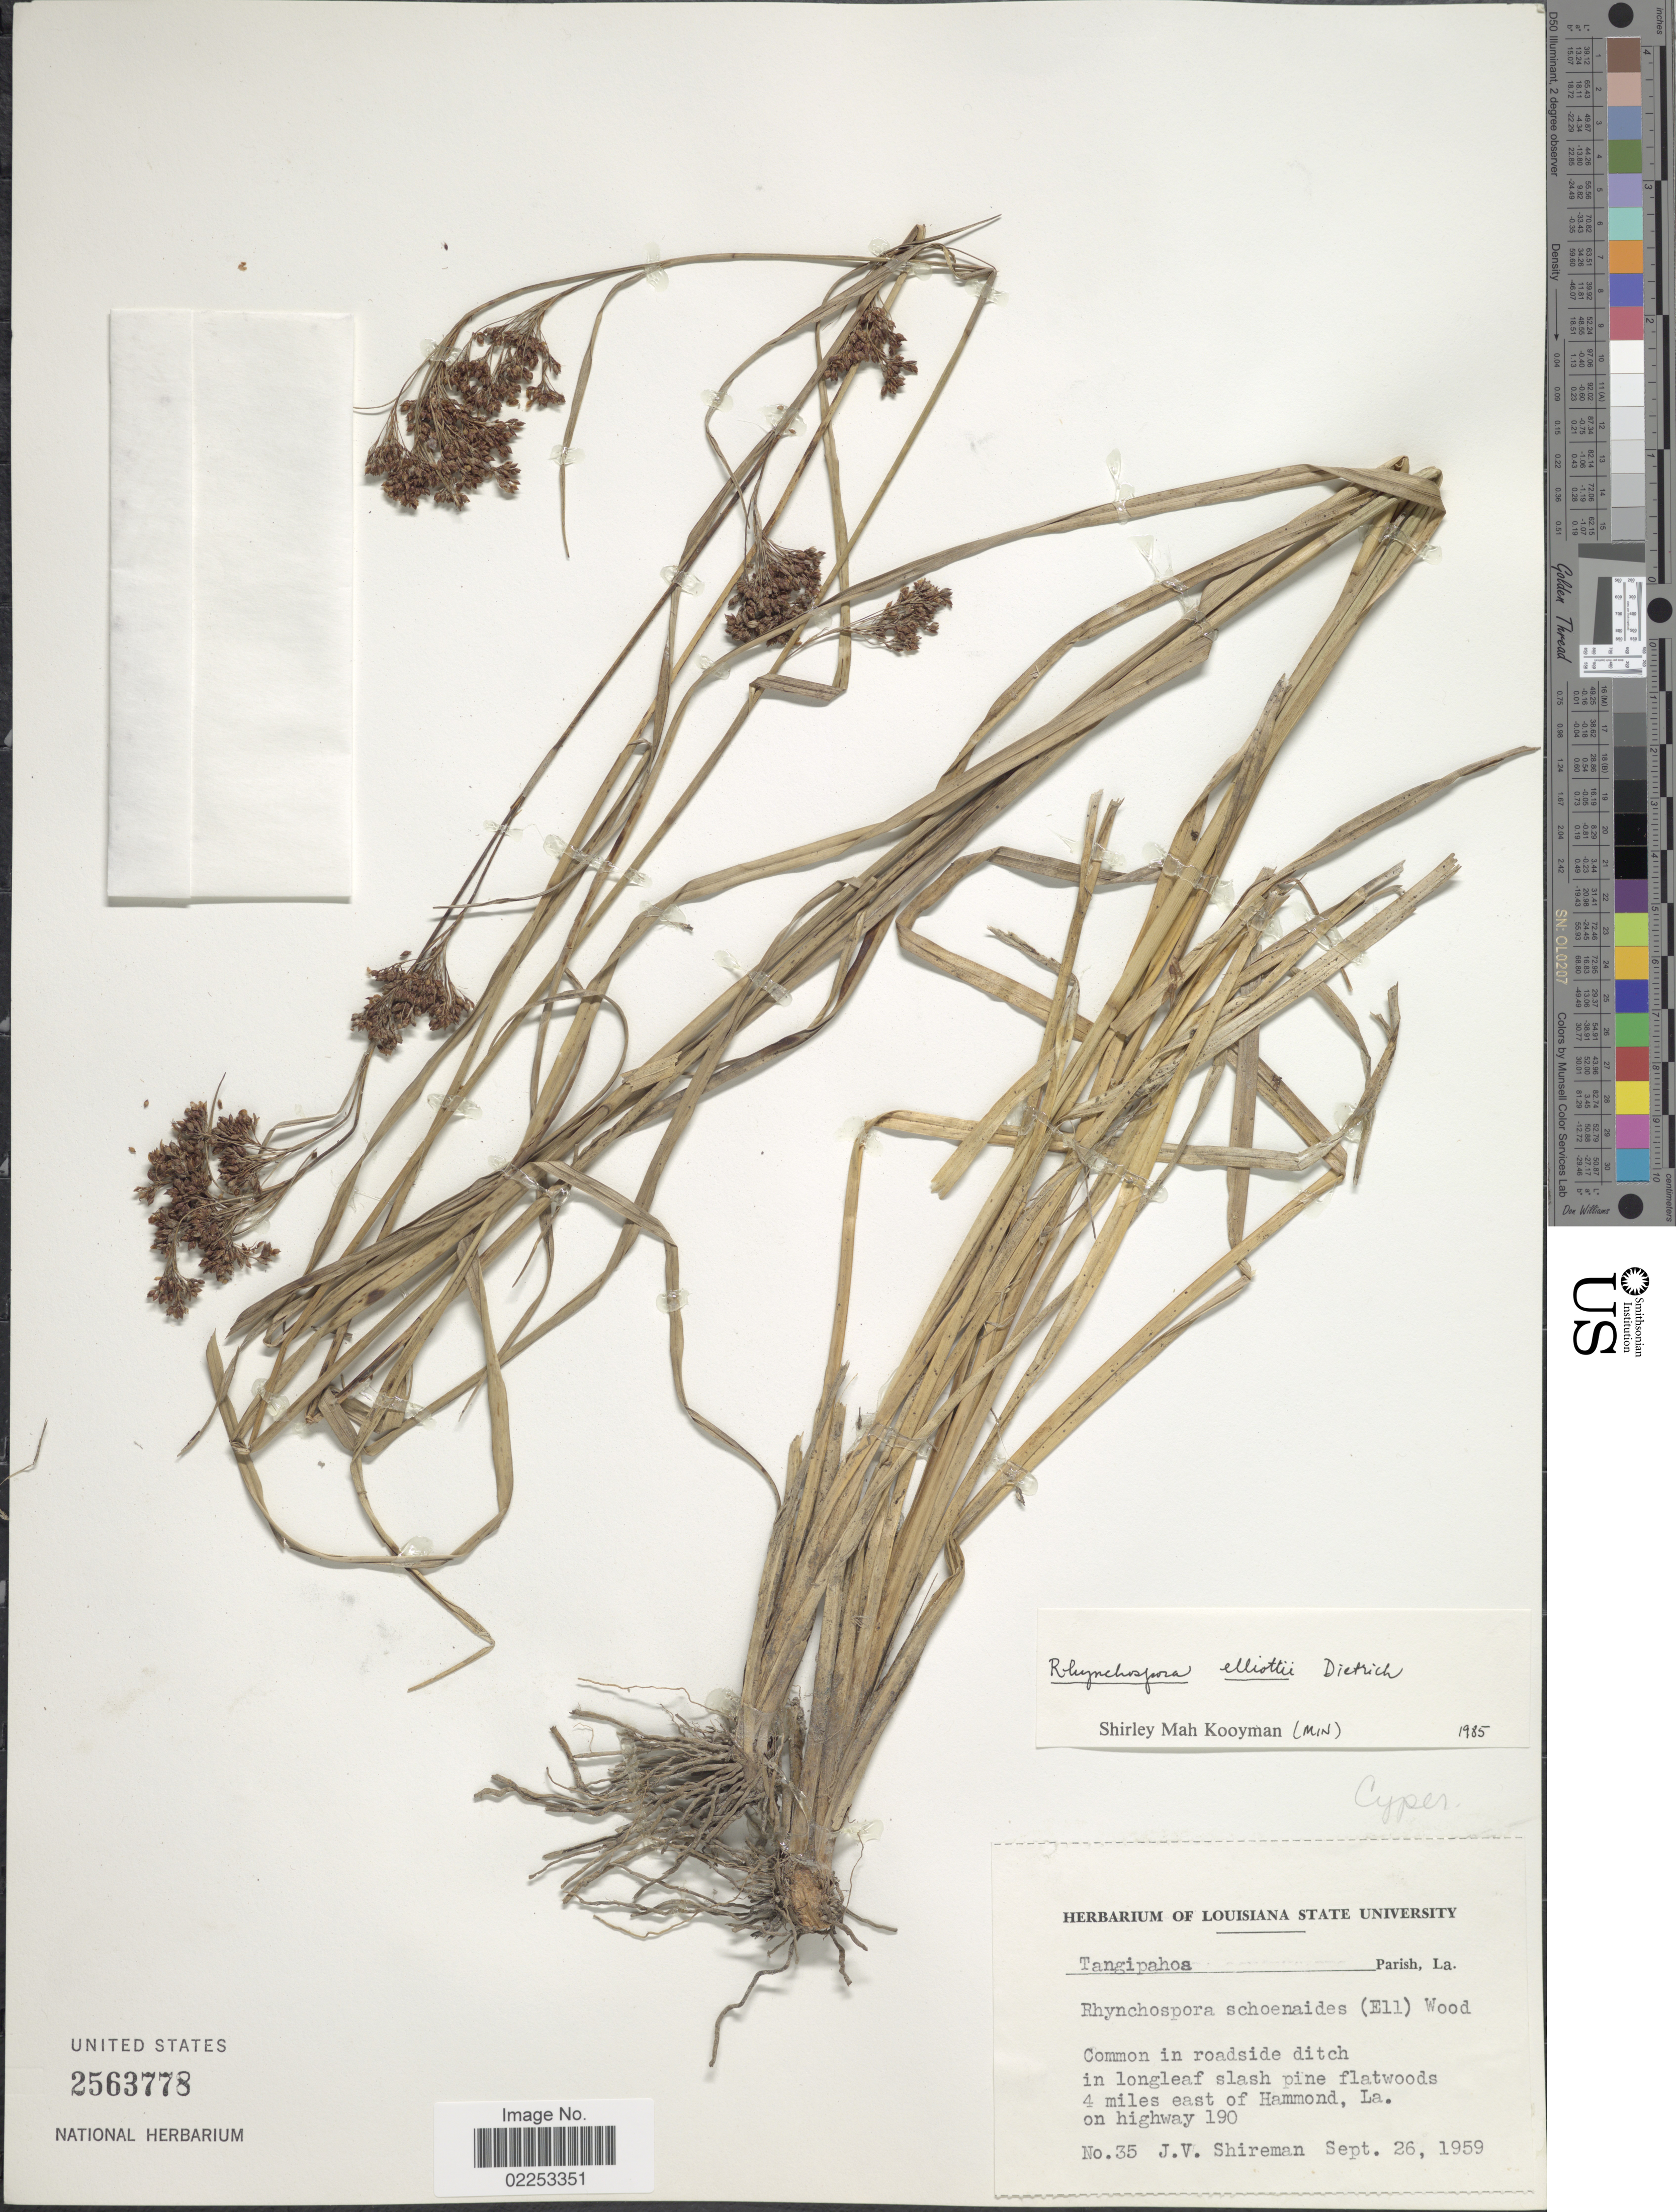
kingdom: Plantae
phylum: Tracheophyta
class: Liliopsida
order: Poales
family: Cyperaceae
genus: Rhynchospora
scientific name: Rhynchospora elliottii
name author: A. Dietr.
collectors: J. Shireman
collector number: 35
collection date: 1959-09-26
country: United States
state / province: Louisiana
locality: Tangipahoa Parish, Common in roadside ditch in longleaf slash pine flatwoods 4 miles east of Hammond, on highway 190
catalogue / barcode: US 2563778